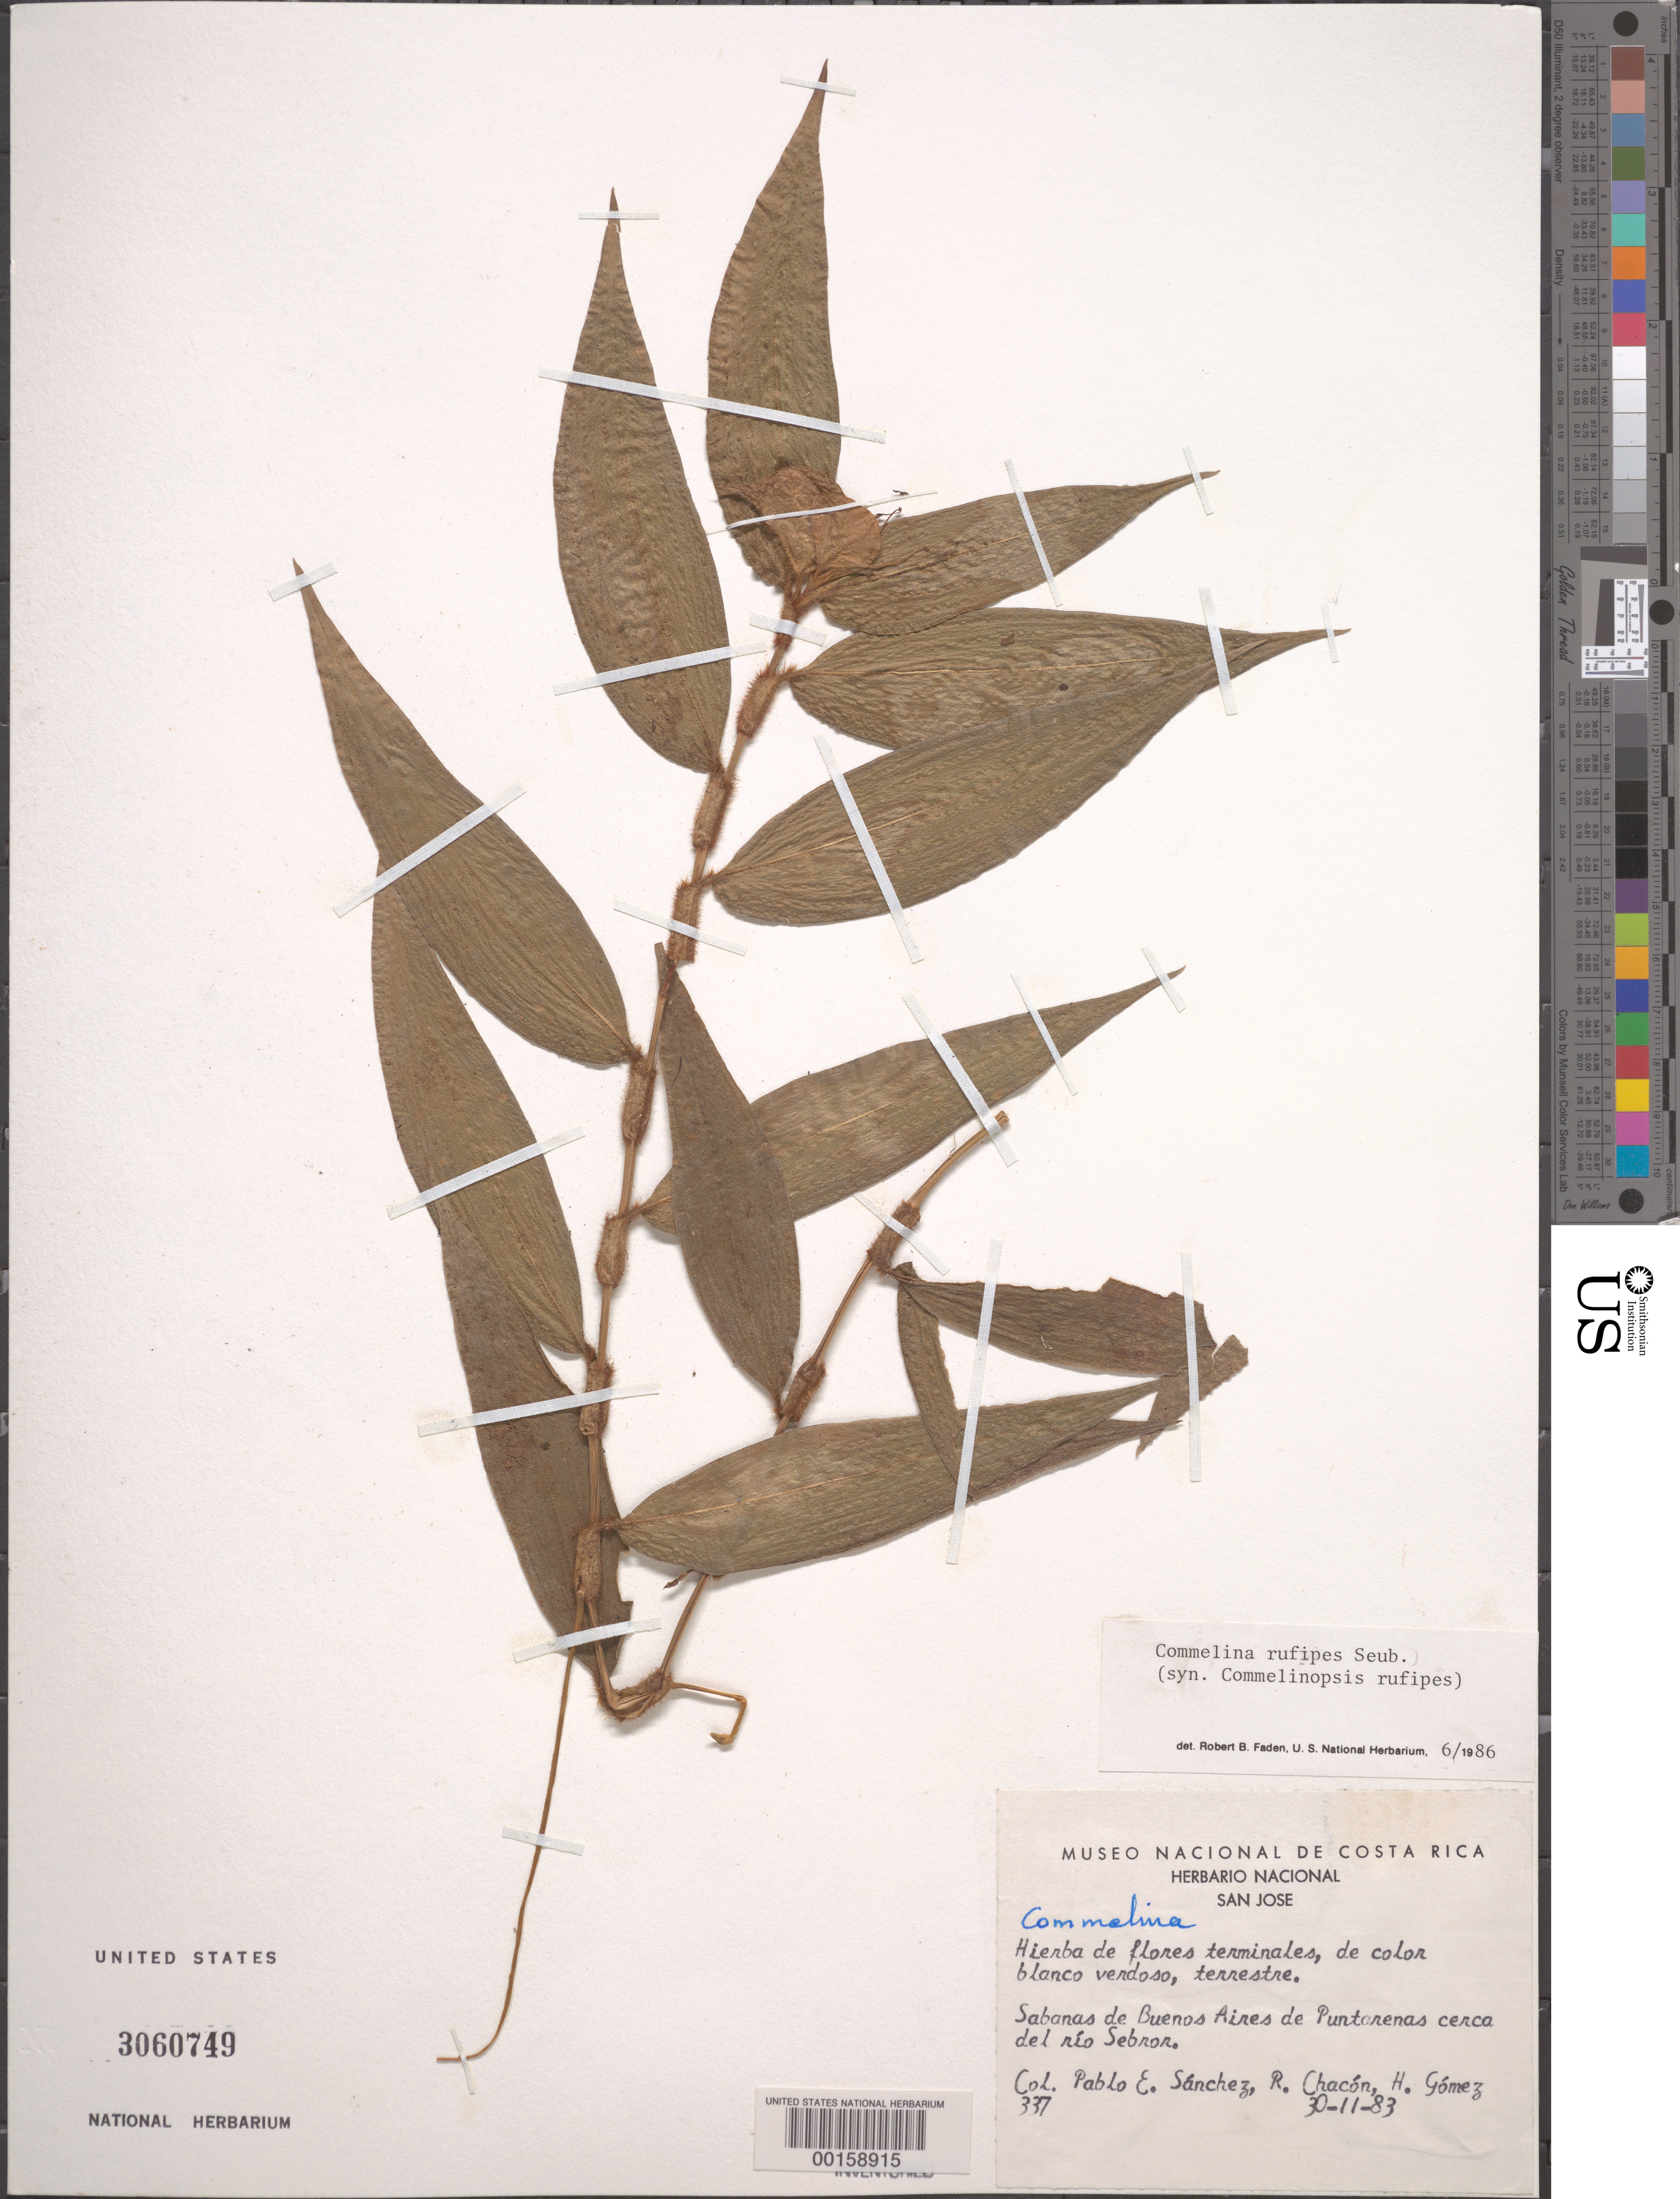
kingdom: Plantae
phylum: Tracheophyta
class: Liliopsida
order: Commelinales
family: Commelinaceae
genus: Commelina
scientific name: Commelina rufipes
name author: Seub.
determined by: Faden, Robert B., (US), Smithsonian Institution - National Museum of Natural History (UNITED STATES)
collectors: P. Sanchez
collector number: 337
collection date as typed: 30 Nov 1983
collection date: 1983-11-30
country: Costa Rica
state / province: San José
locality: Buenos aires de puntarenas, near rio sebror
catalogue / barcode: US 3060749